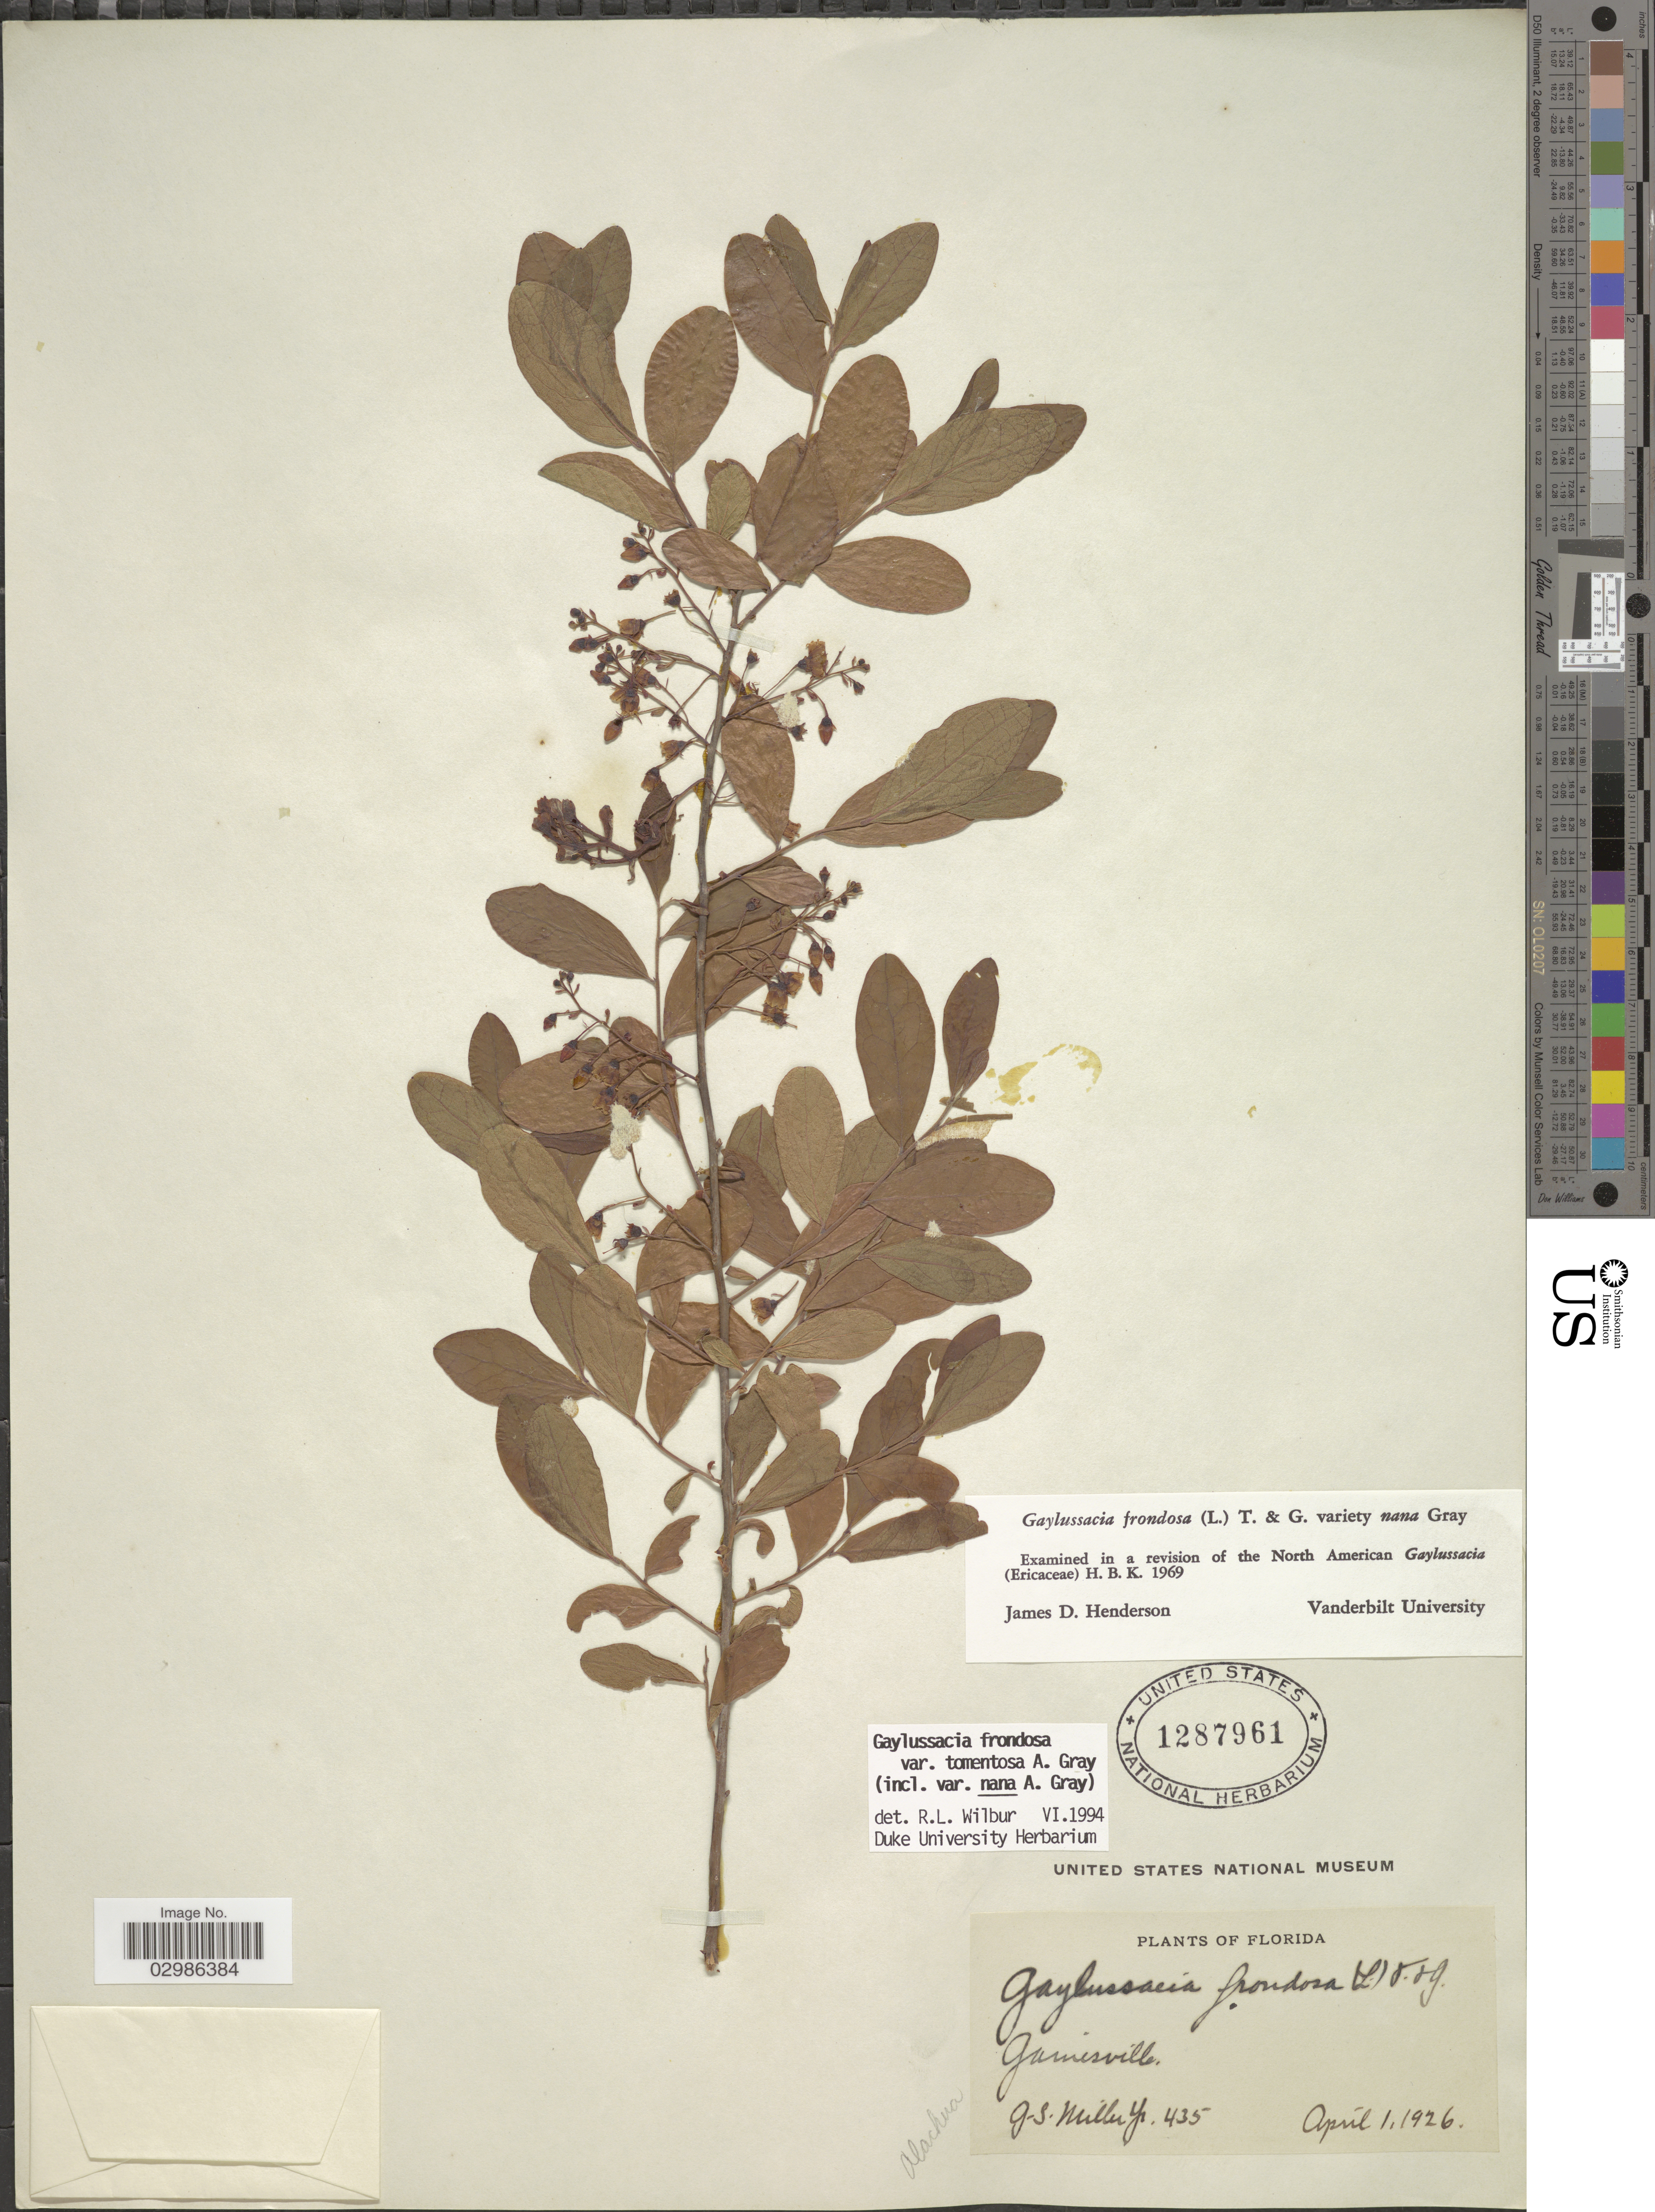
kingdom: Plantae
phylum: Tracheophyta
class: Magnoliopsida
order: Ericales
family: Ericaceae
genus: Gaylussacia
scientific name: Gaylussacia frondosa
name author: (L.) Torr. & A. Gray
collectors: G. S. Miller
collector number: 435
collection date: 1926-04-01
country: United States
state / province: Florida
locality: Gainesville, Alachua.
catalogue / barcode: US 1287961